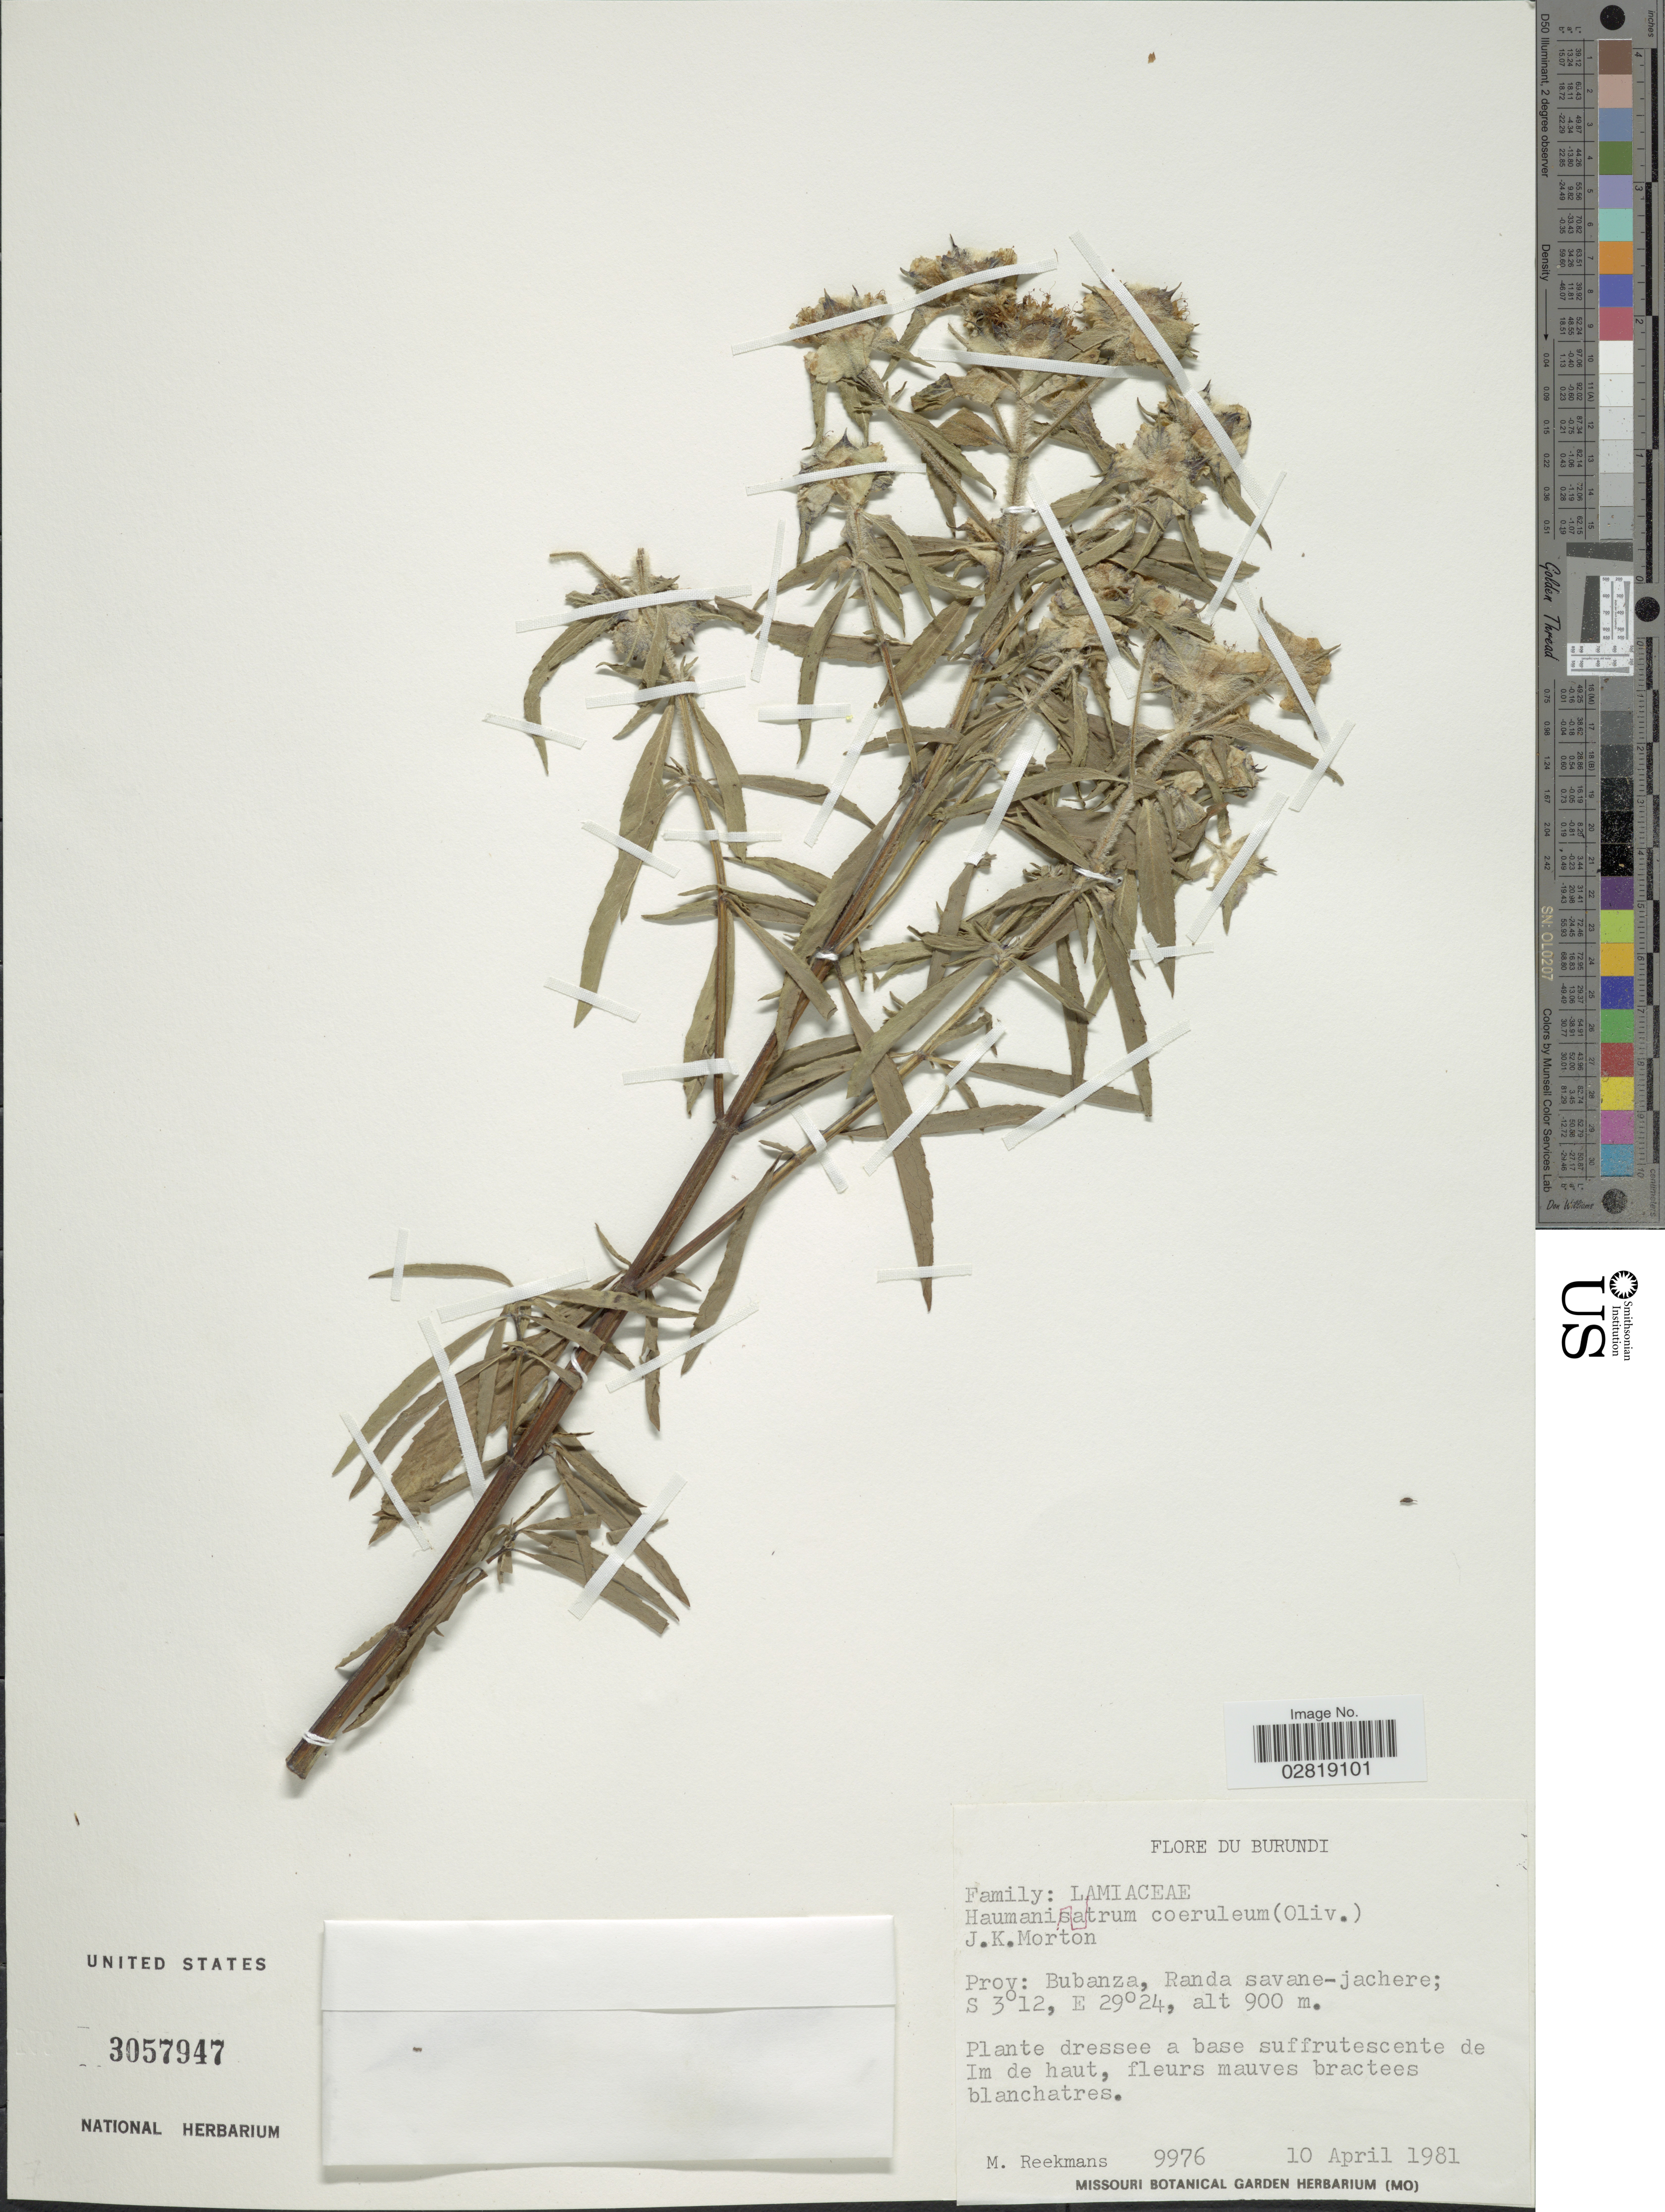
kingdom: Plantae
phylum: Tracheophyta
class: Magnoliopsida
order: Lamiales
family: Lamiaceae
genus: Haumaniastrum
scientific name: Haumaniastrum caeruleum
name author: (Oliv.) P.A. Duvign. & Plancke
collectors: M. Reekmans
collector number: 9976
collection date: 1981-04-10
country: Burundi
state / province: Bubanza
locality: Prov: Bubanza, Randa savane-jachere.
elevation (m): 900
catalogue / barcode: US 3057947